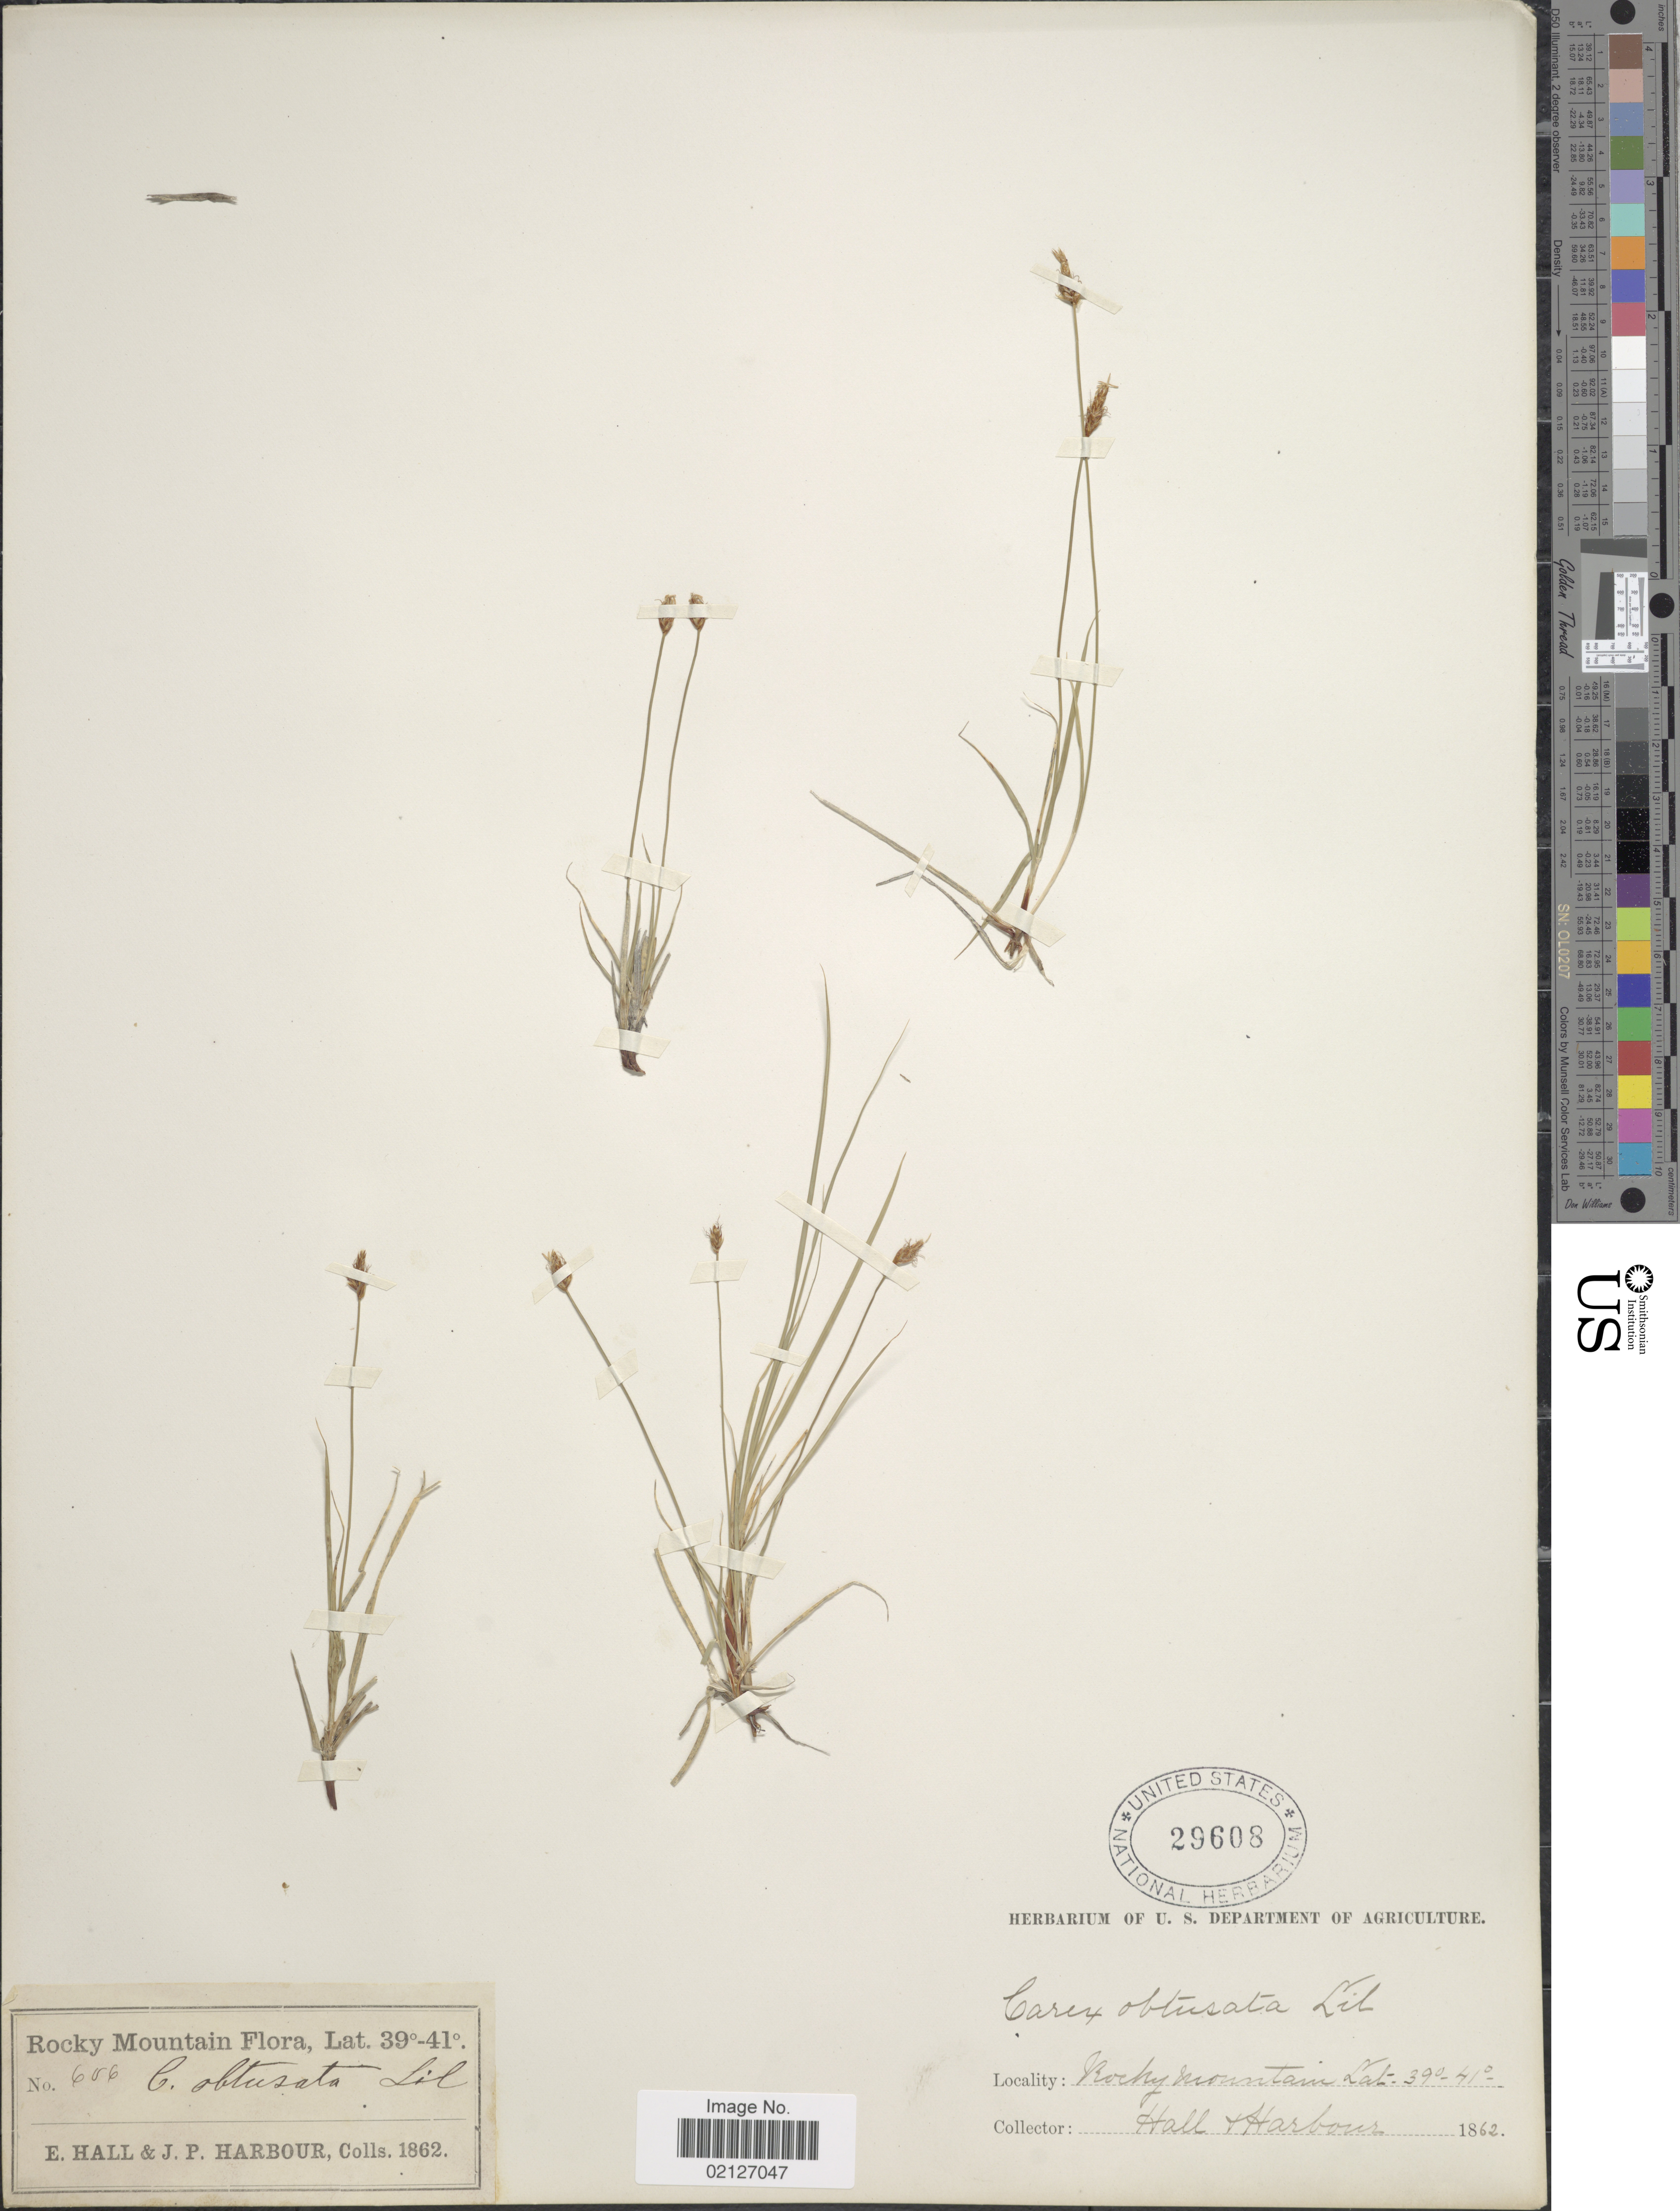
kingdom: Plantae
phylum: Tracheophyta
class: Liliopsida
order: Poales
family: Cyperaceae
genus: Carex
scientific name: Carex obtusata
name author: Lilj.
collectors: E. Hall & J. Harbour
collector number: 606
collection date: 1862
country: United States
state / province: Colorado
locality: Rocky Mtns.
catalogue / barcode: US 29608